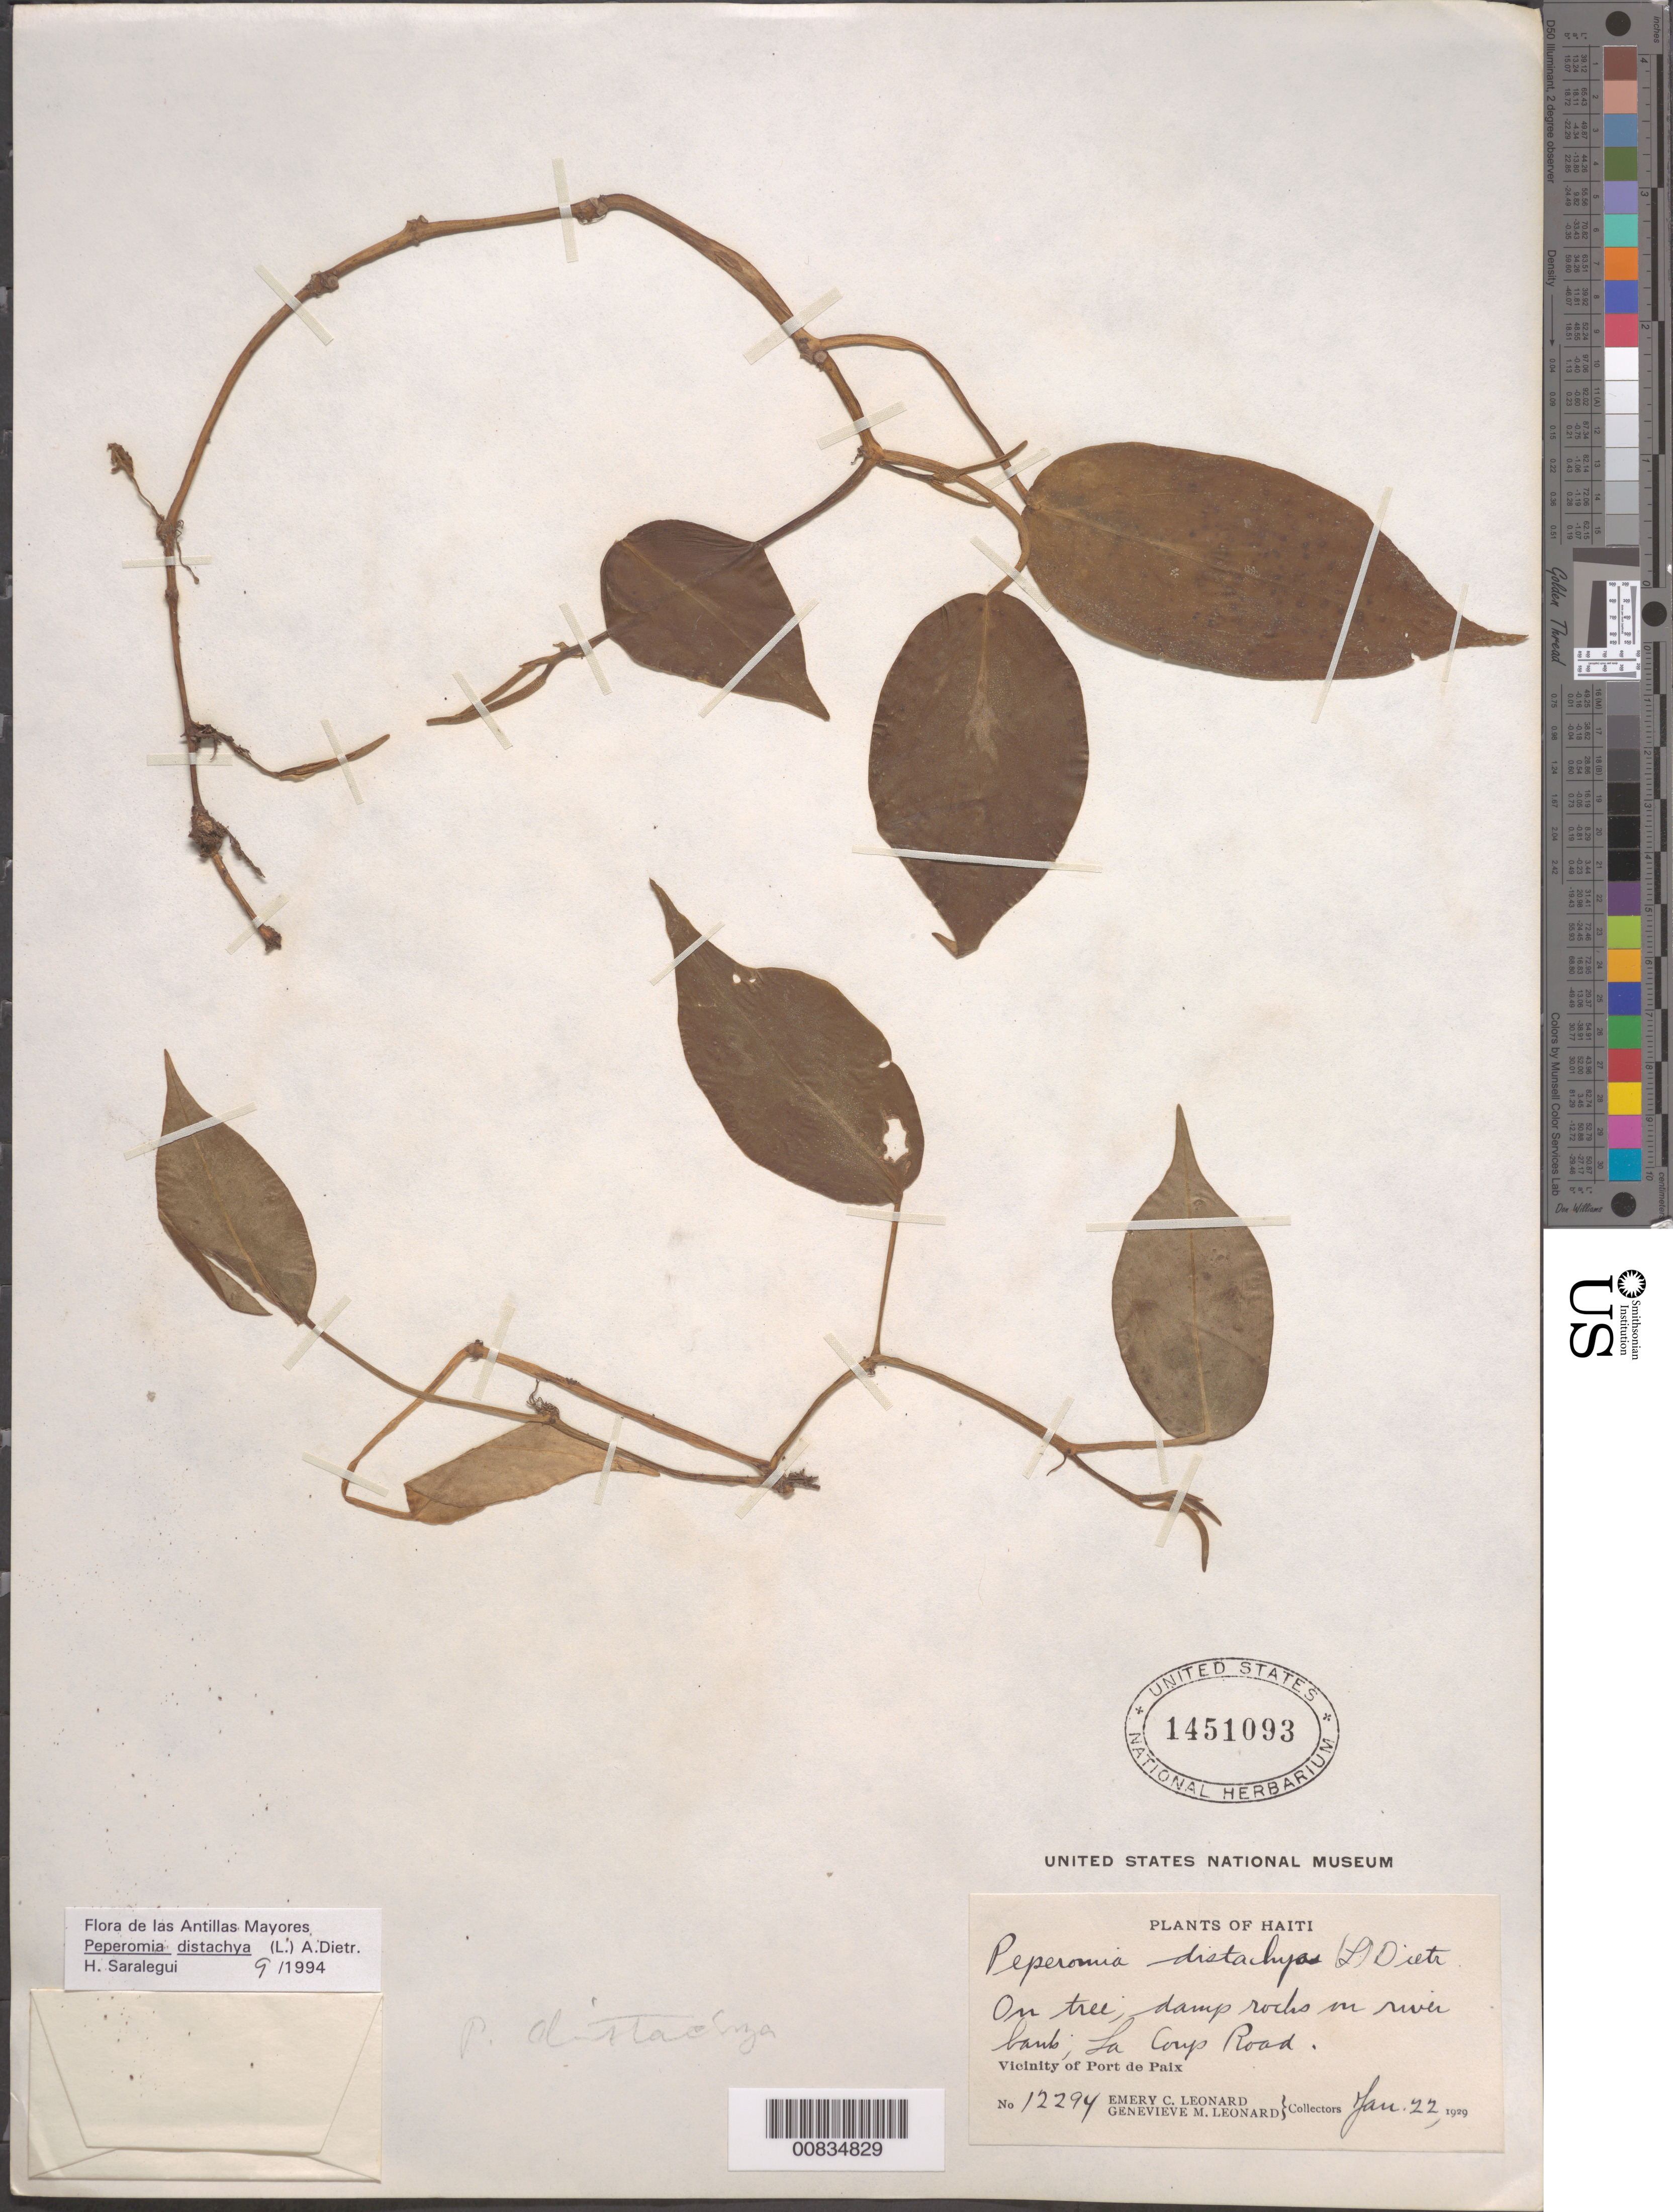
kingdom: Plantae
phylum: Tracheophyta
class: Magnoliopsida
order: Piperales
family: Piperaceae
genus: Peperomia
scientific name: Peperomia distachya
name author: (L.) A. Dietr.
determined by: Saralegui Boza, H., (HAJB), Jardin Botanico Nacional (Habana)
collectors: E. C. Leonard & G. M. Leonard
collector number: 12294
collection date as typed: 22 Jan 1929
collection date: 1929-01-22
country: Haiti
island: Hispaniola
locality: Vicinity of Port de Paix. La Coup Road.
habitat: On tree; damp rocks on river bank.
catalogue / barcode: US 1451093